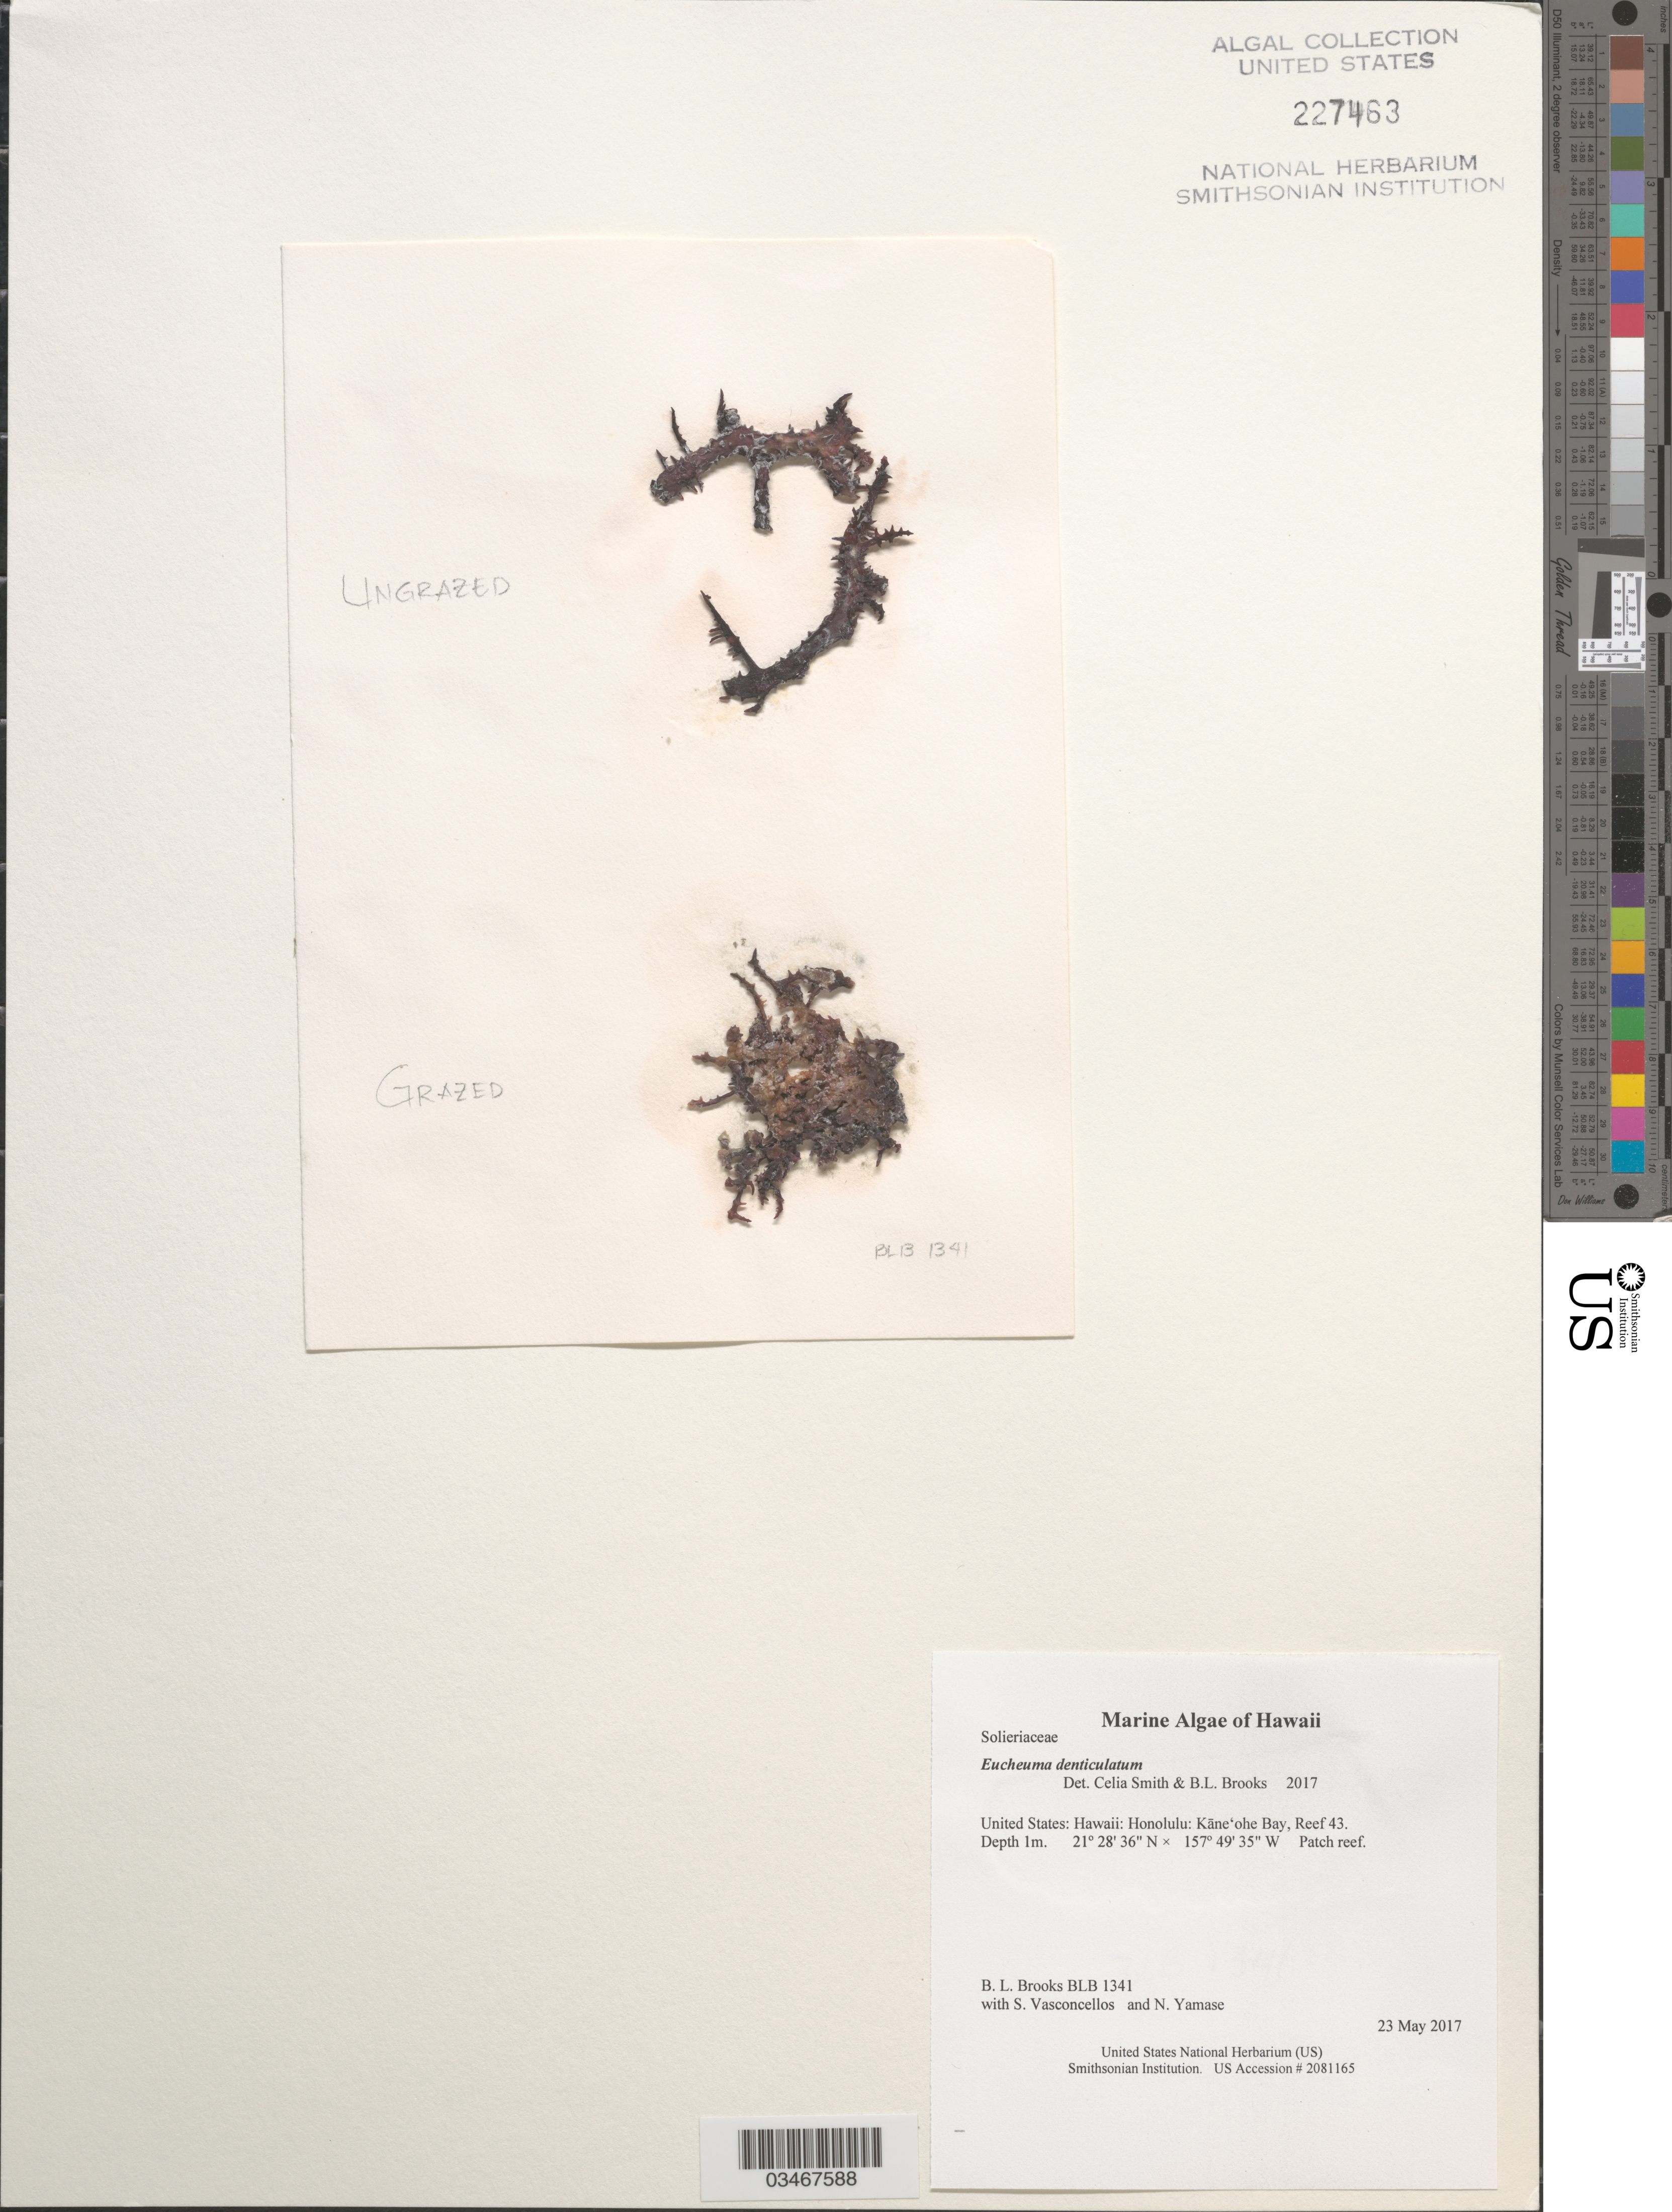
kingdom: Plantae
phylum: Rhodophyta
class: Florideophyceae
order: Gigartinales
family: Solieriaceae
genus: Eucheuma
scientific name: Eucheuma denticulatum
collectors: B. Brooks, S. Vasconcellos & N. Yamase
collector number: BLB 1341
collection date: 2017-05-23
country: United States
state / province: Hawaii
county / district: Honolulu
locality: Honolulu: Kāne'ohe Bay, Reef 43.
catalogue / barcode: US 227463